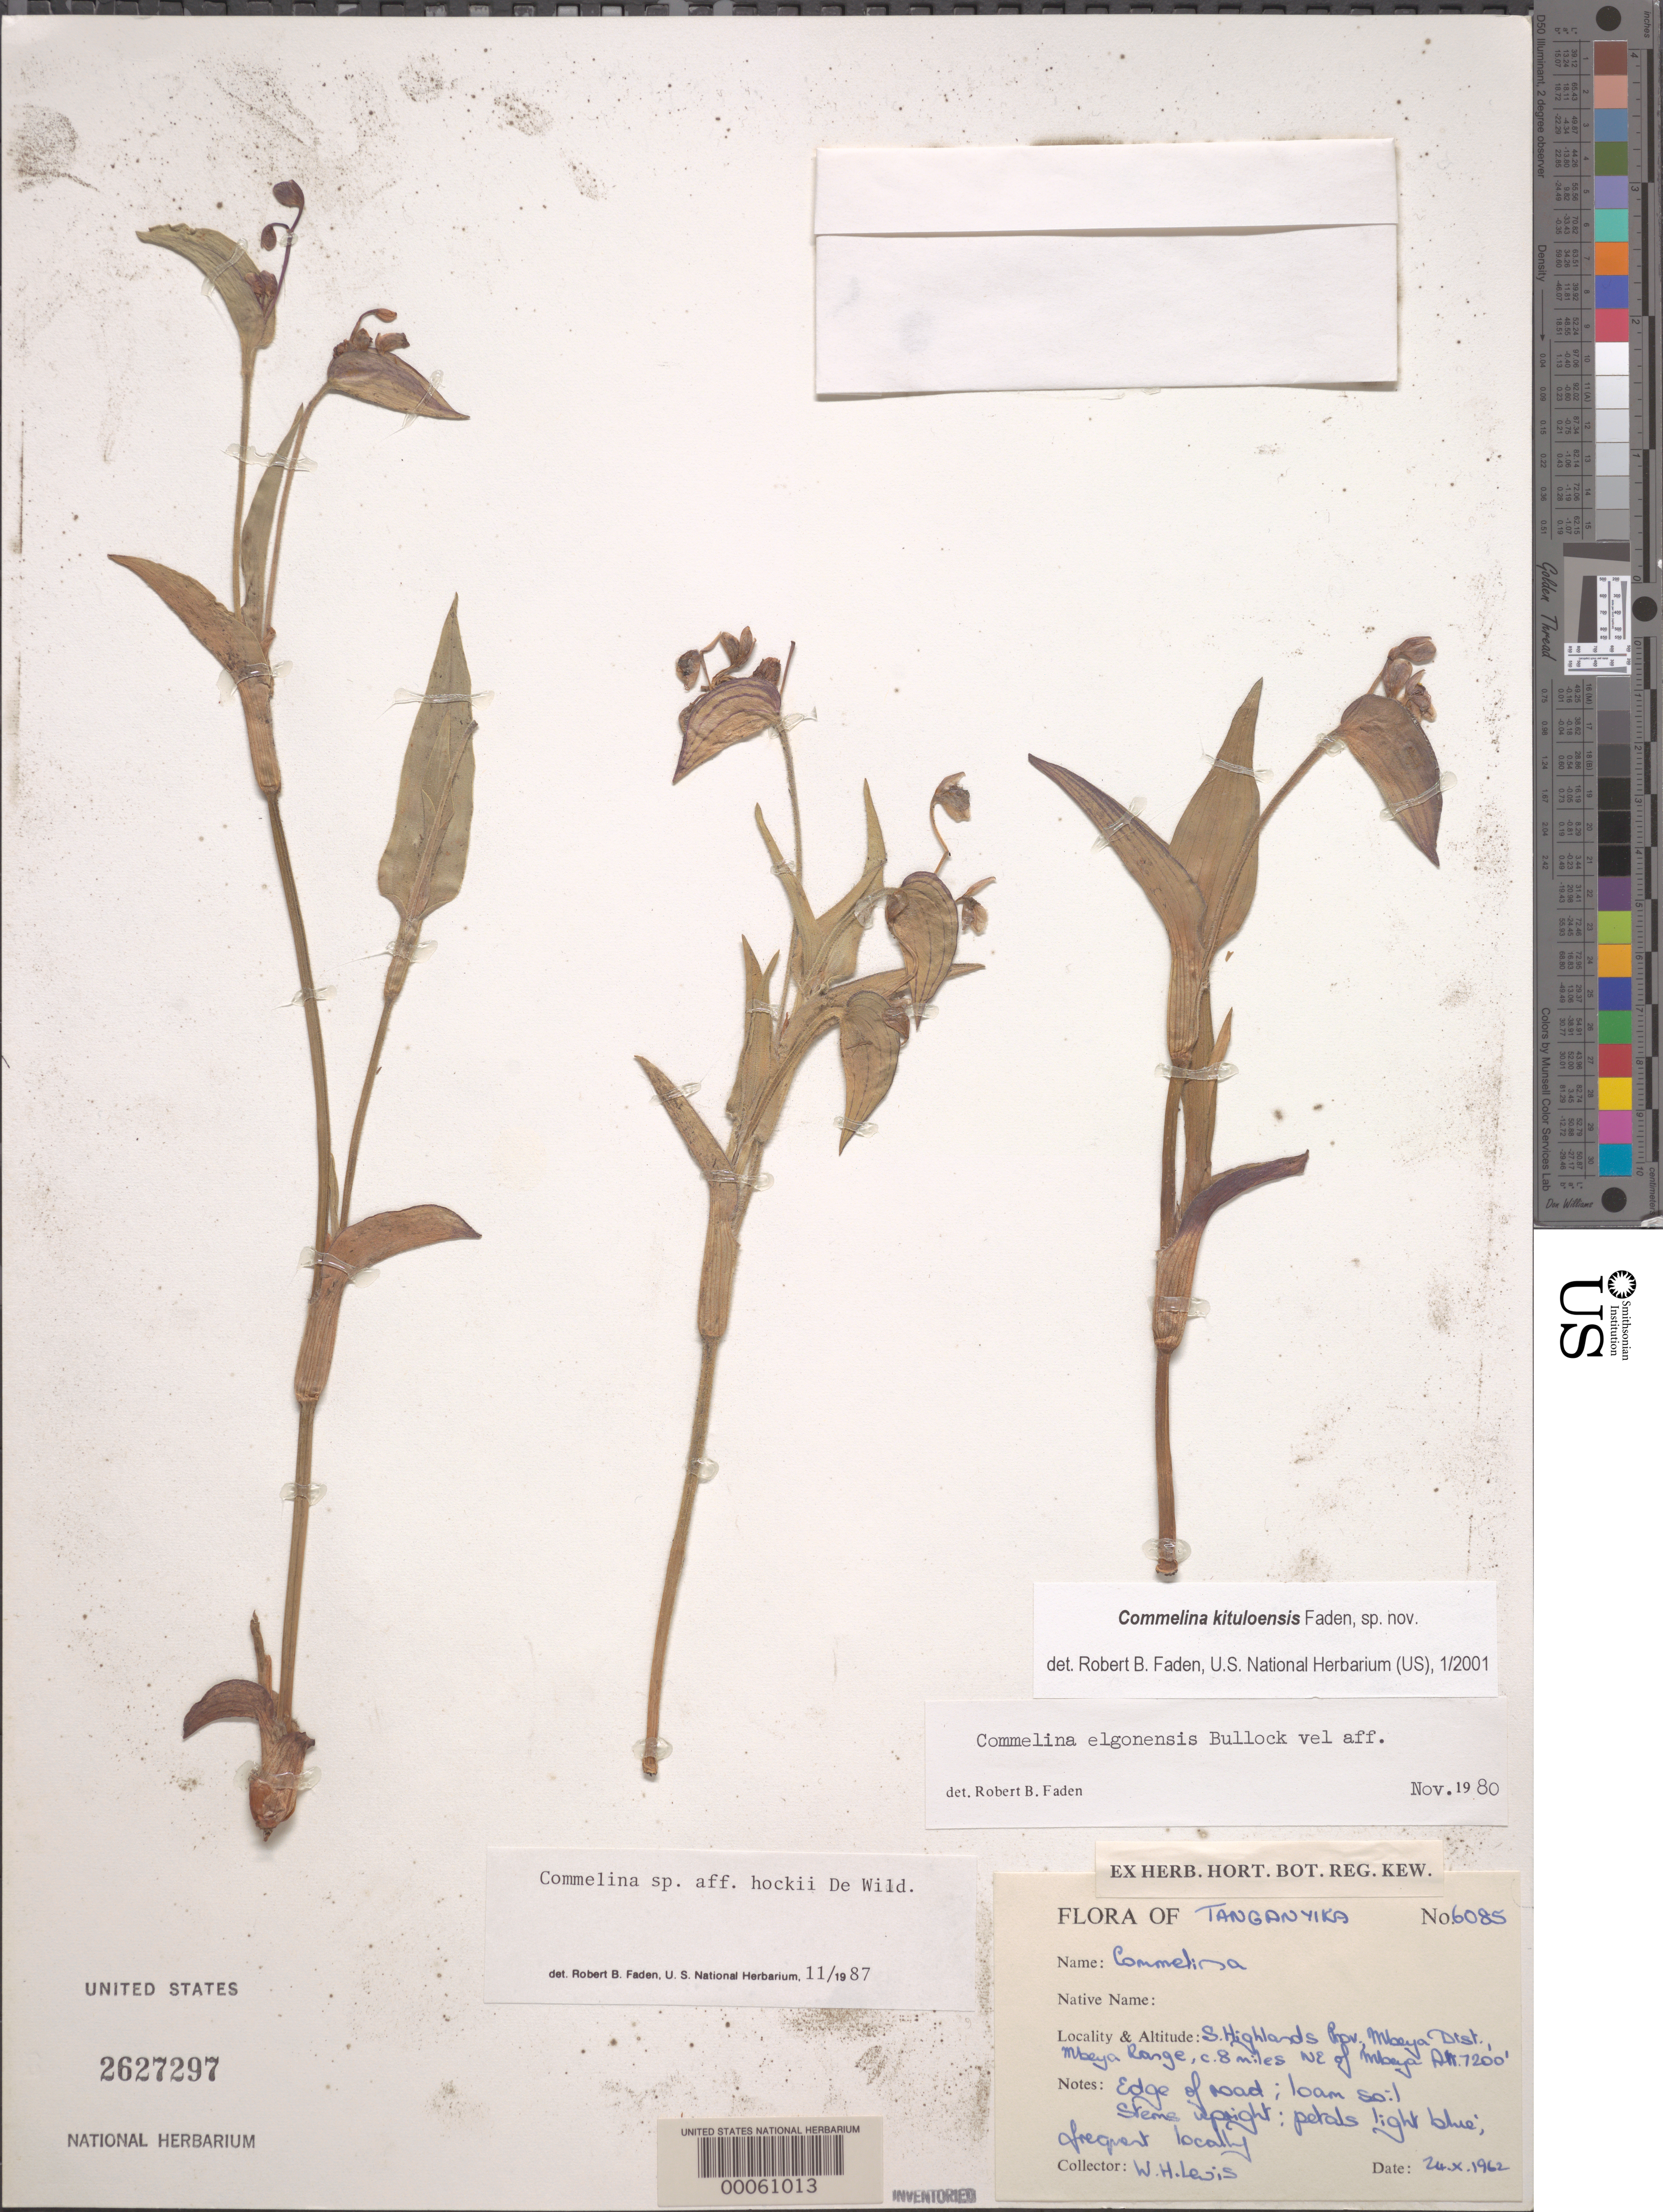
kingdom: Plantae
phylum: Tracheophyta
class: Liliopsida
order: Commelinales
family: Commelinaceae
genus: Commelina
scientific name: Commelina kituloensis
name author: Faden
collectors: W. H. Lewis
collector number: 6085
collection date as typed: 24 Oct 1962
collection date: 1962-10-24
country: Tanzania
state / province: Mbeya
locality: S. Highlands Prov. Mlceya Dist., NE of Mbeya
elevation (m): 2195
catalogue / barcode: US 2627297